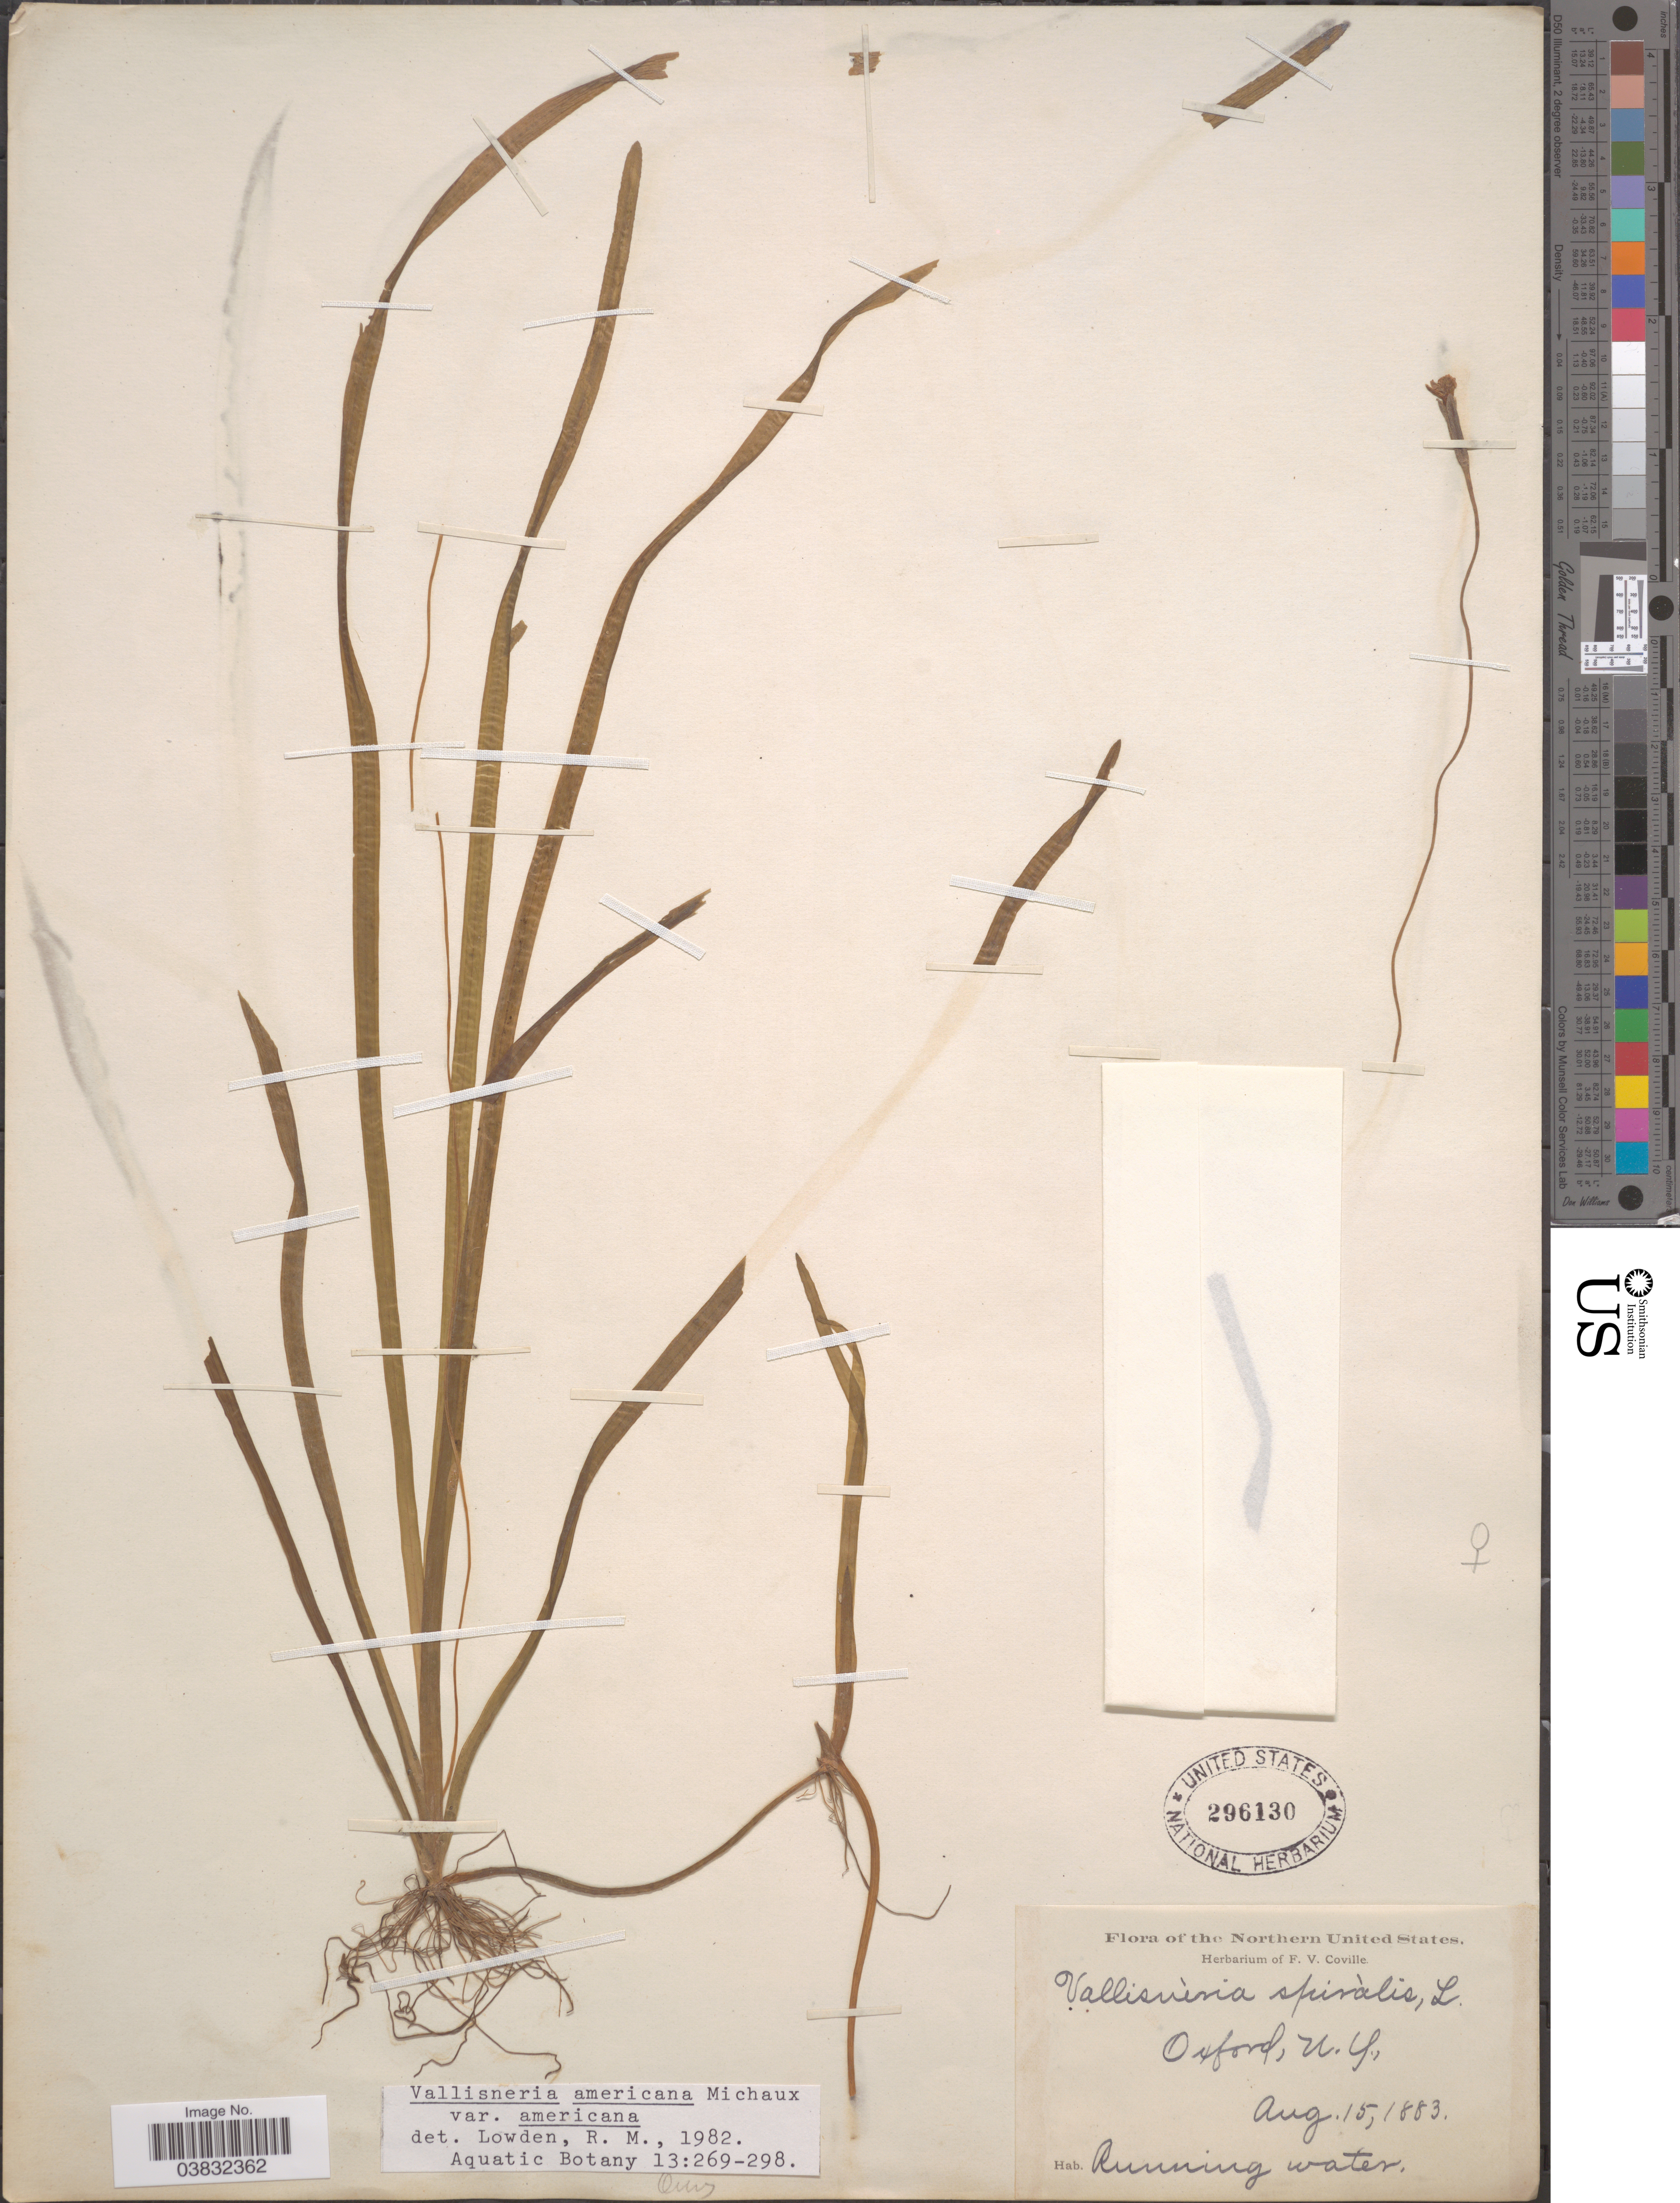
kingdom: Plantae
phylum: Tracheophyta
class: Liliopsida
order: Alismatales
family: Hydrocharitaceae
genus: Vallisneria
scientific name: Vallisneria americana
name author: Michx.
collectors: F. V. Coville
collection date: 1883-08-15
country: United States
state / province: New York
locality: Northern United States. Oxford.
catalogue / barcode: US 296130